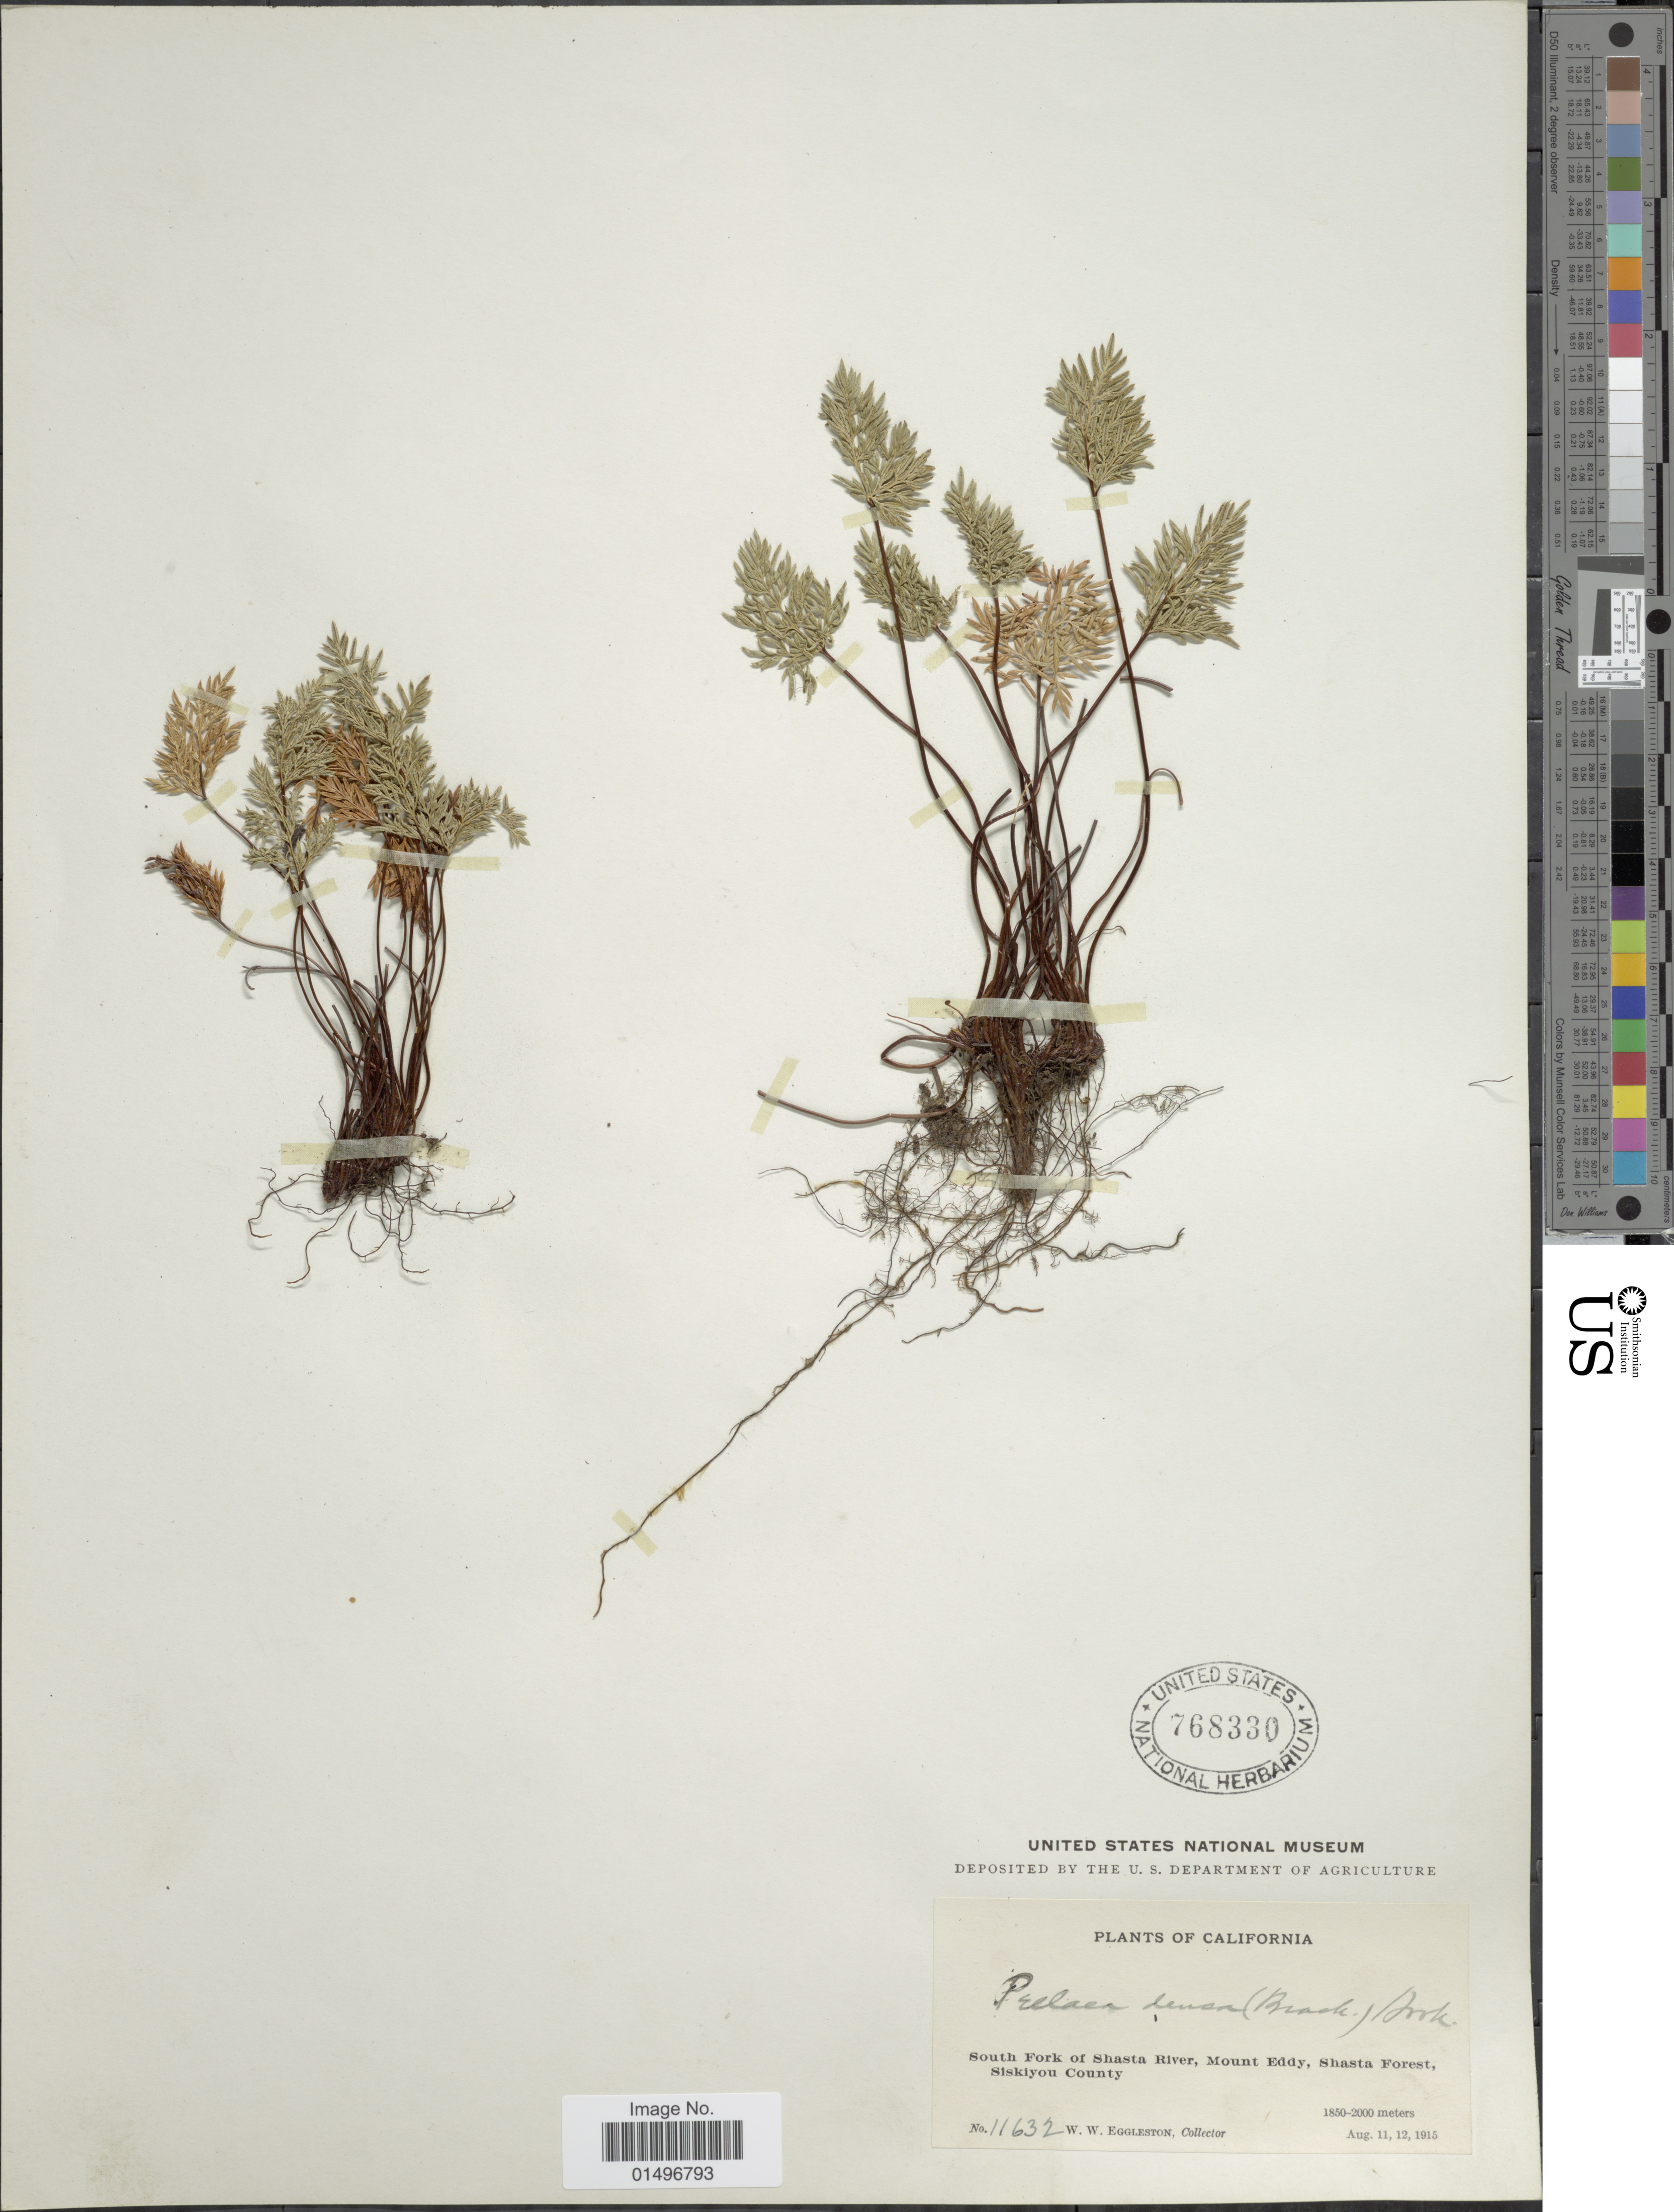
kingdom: Plantae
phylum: Tracheophyta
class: Polypodiopsida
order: Polypodiales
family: Pteridaceae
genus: Aspidotis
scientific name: Aspidotis densa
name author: (Brack.) Lellinger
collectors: W. W. Eggleston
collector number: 11632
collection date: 1915-08-11/1915-08-12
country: United States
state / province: California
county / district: Siskiyou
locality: California, South sork of Shasta River, Mount Eddy, Shasta Forest, Siskiyon County.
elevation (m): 1850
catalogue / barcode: US 768330